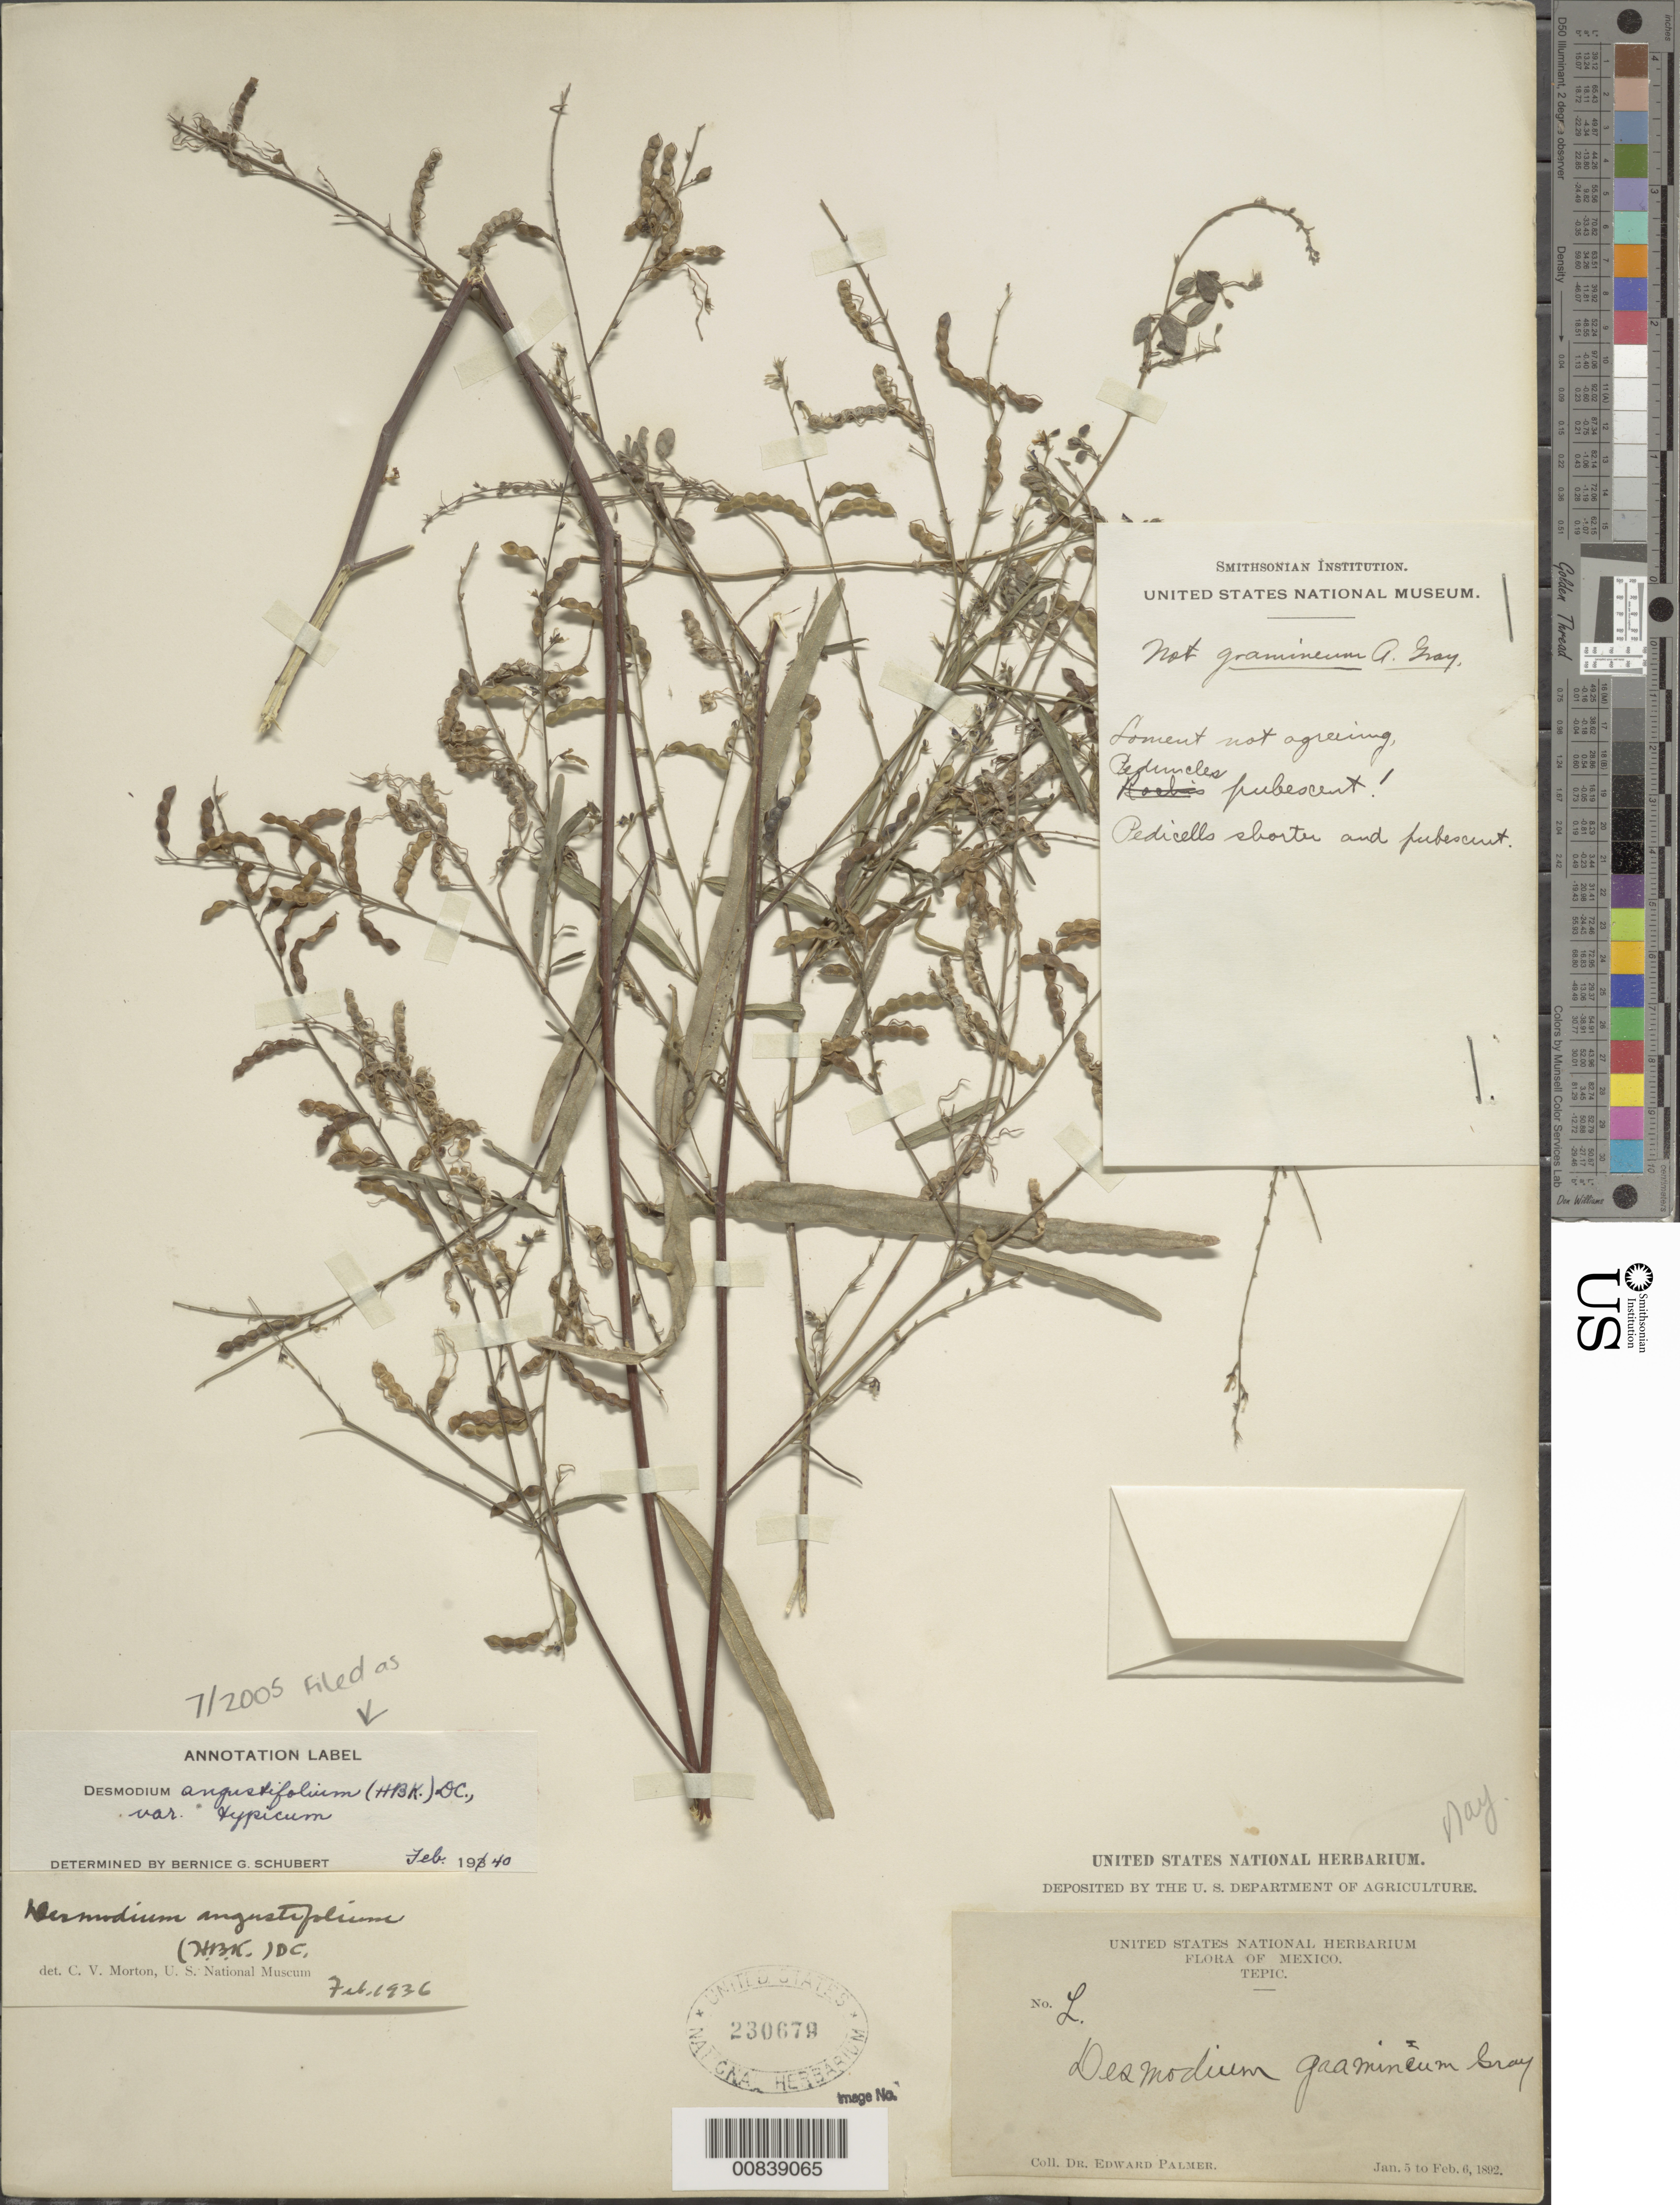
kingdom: Plantae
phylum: Tracheophyta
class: Magnoliopsida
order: Fabales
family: Fabaceae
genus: Desmodium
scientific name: Desmodium angustifolium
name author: (Kunth) DC.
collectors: E. Palmer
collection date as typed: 05 Jan 1892 to 06 Feb 1892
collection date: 1892-01-05/1892-02-06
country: Mexico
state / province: Nayarit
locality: L. Tepic, Nayarit.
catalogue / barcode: US 230679